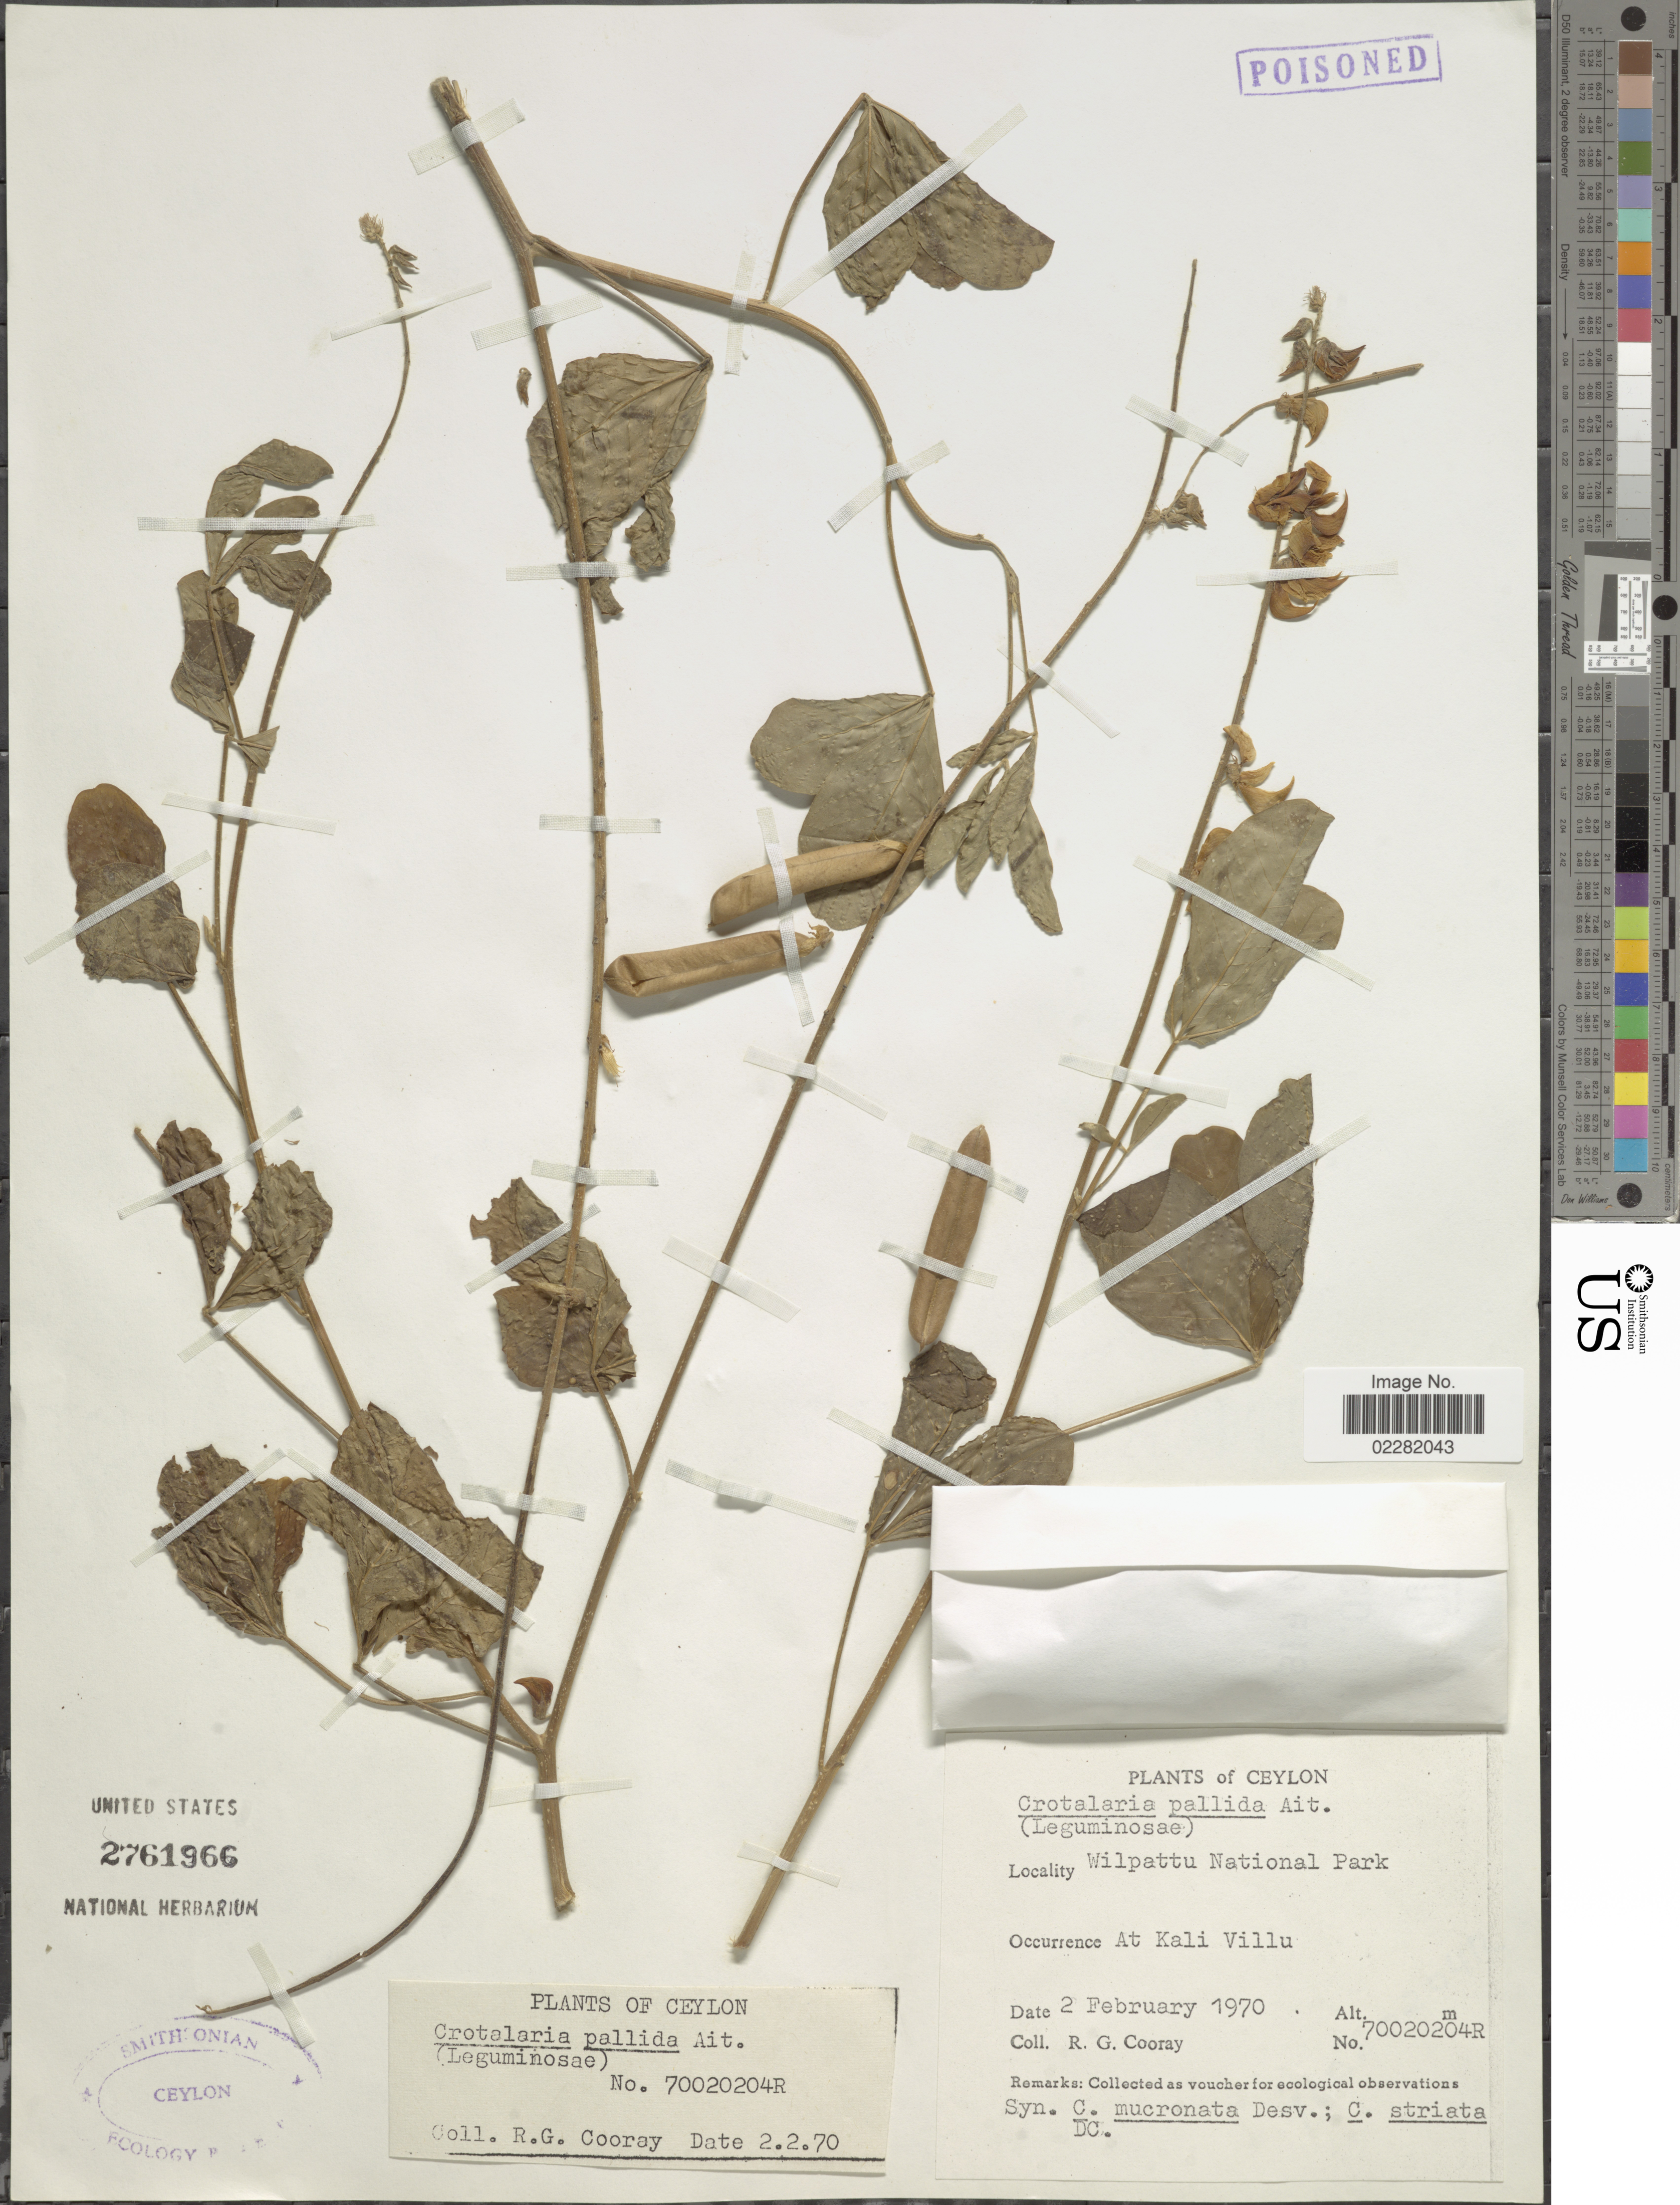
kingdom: Plantae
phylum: Tracheophyta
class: Magnoliopsida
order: Fabales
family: Fabaceae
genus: Crotalaria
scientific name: Crotalaria pallida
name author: Aiton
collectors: R. Cooray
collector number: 70020204R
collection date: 1970-02-02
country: Sri Lanka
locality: Ceylon, Wilpattu National Park, At Kali Villu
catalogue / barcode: US 2761966